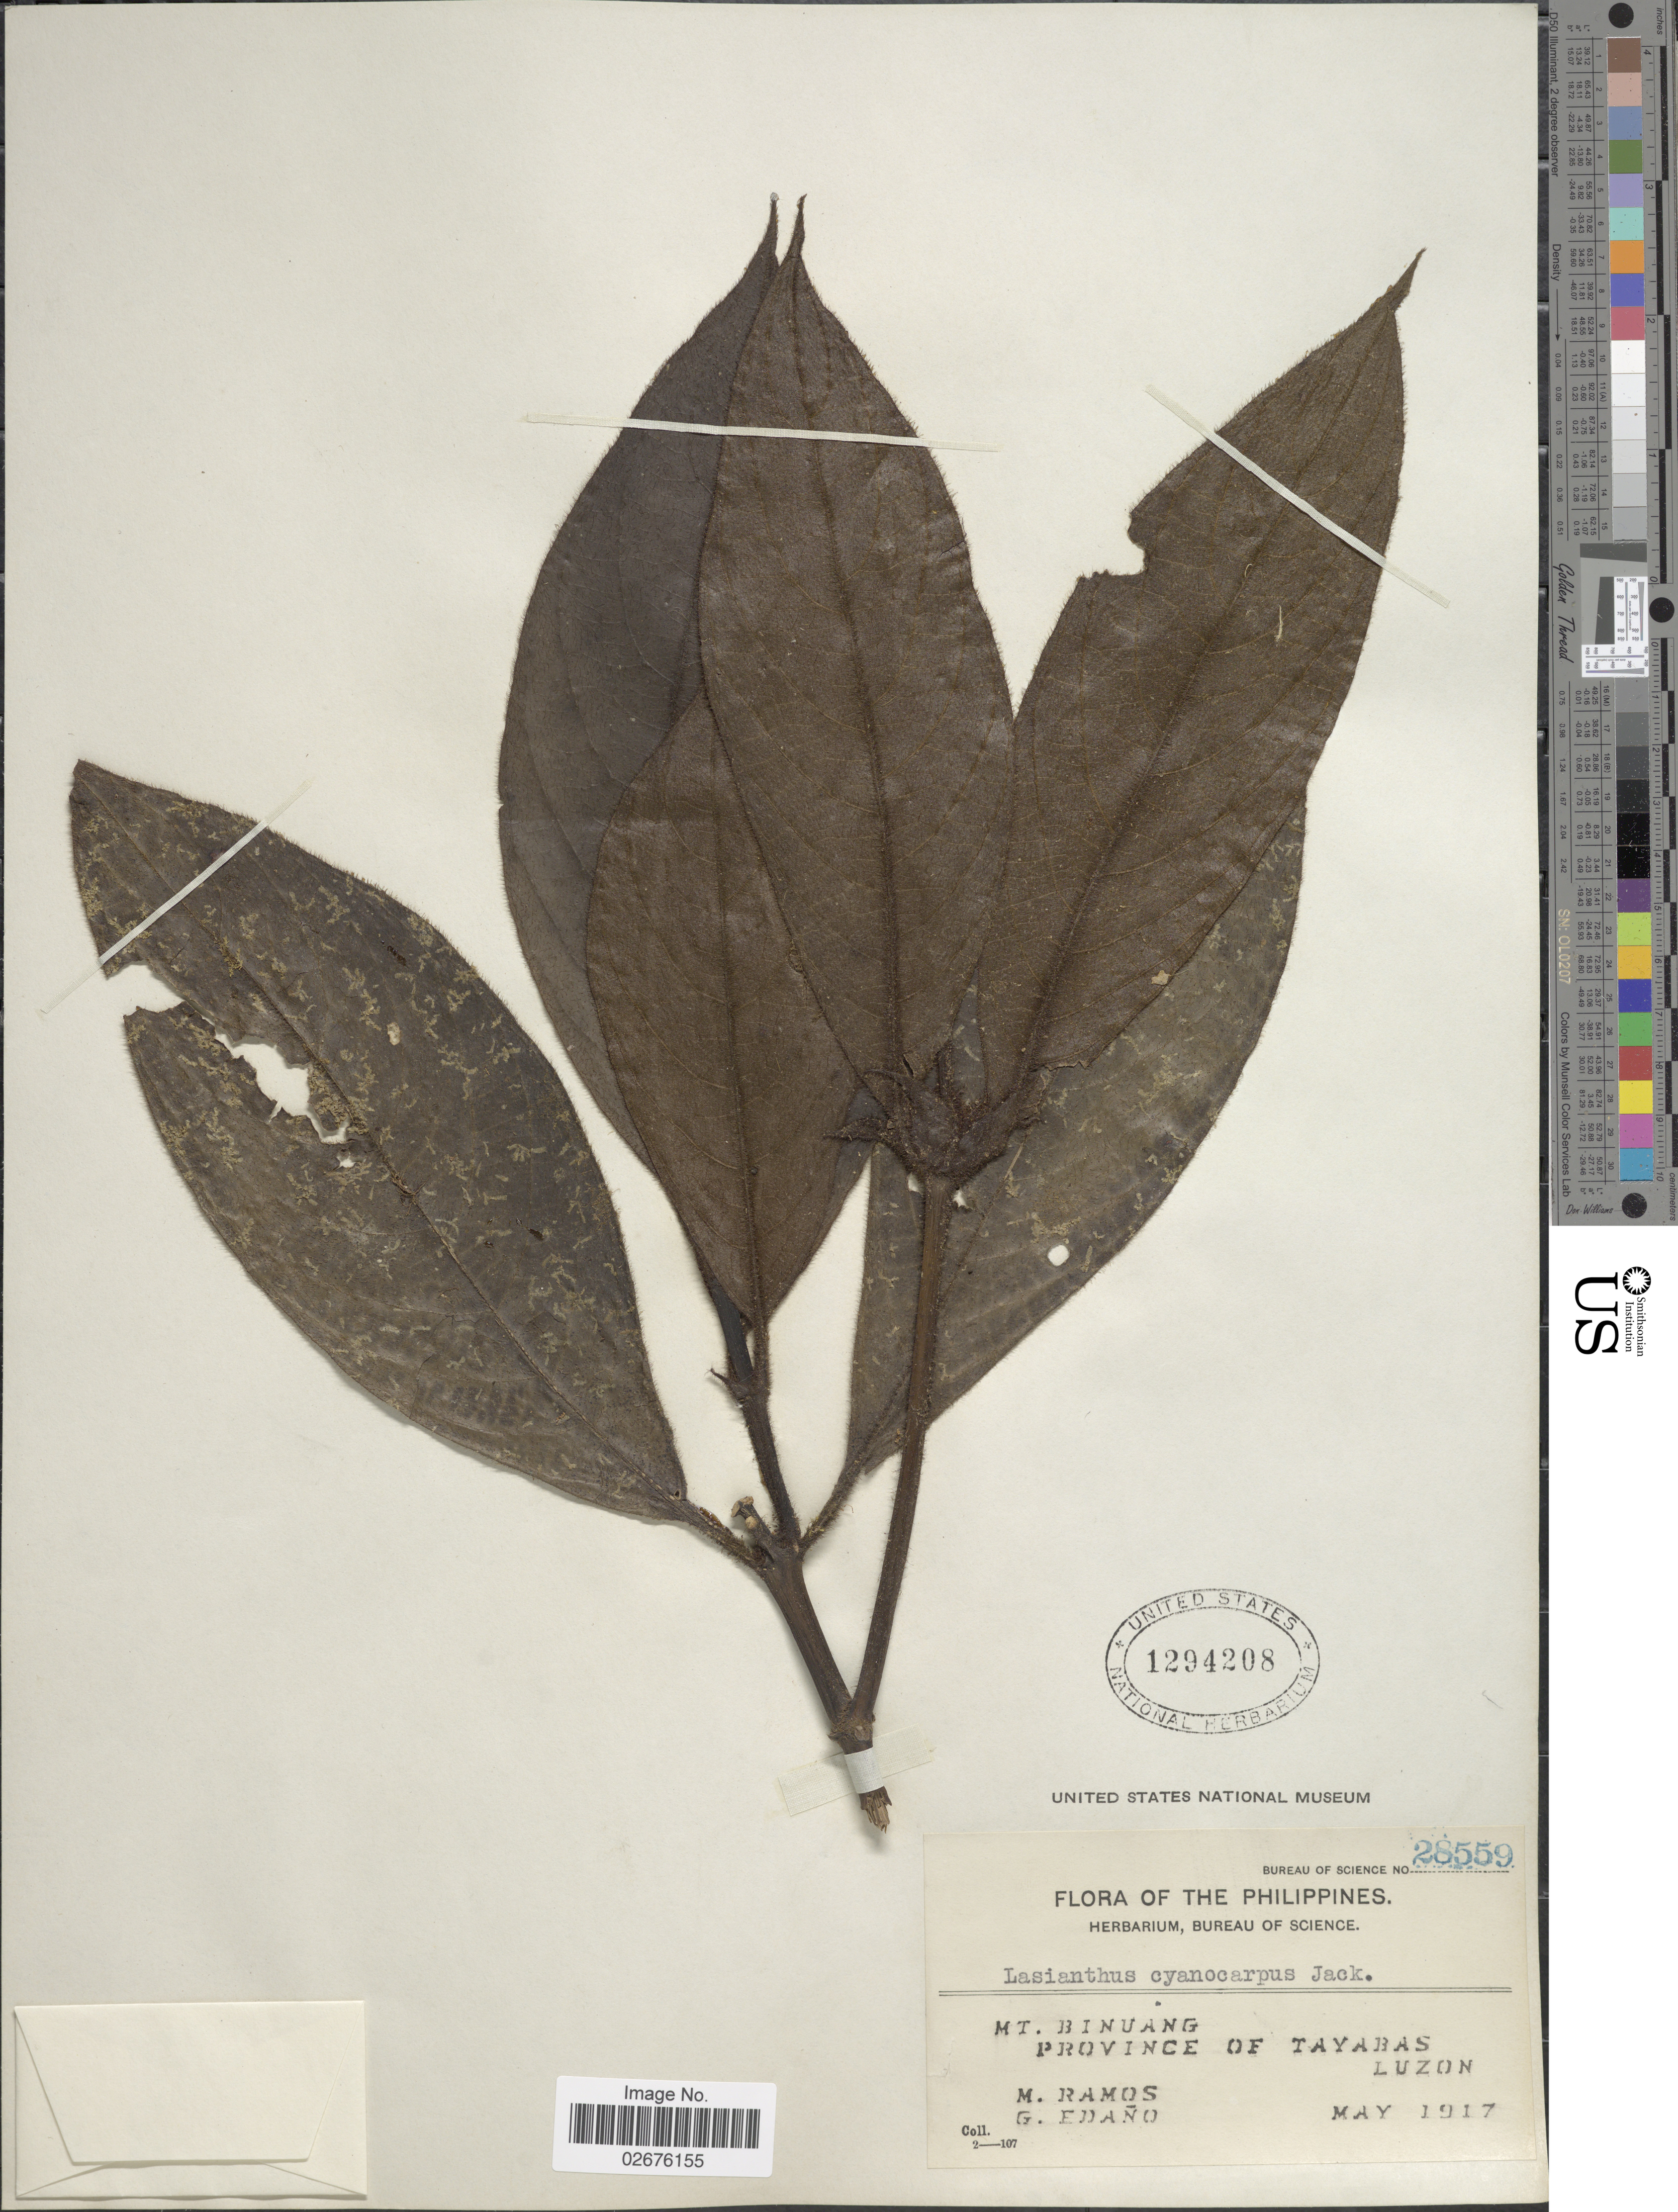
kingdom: Plantae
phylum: Tracheophyta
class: Magnoliopsida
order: Gentianales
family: Rubiaceae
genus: Lasianthus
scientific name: Lasianthus hirsutus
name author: (Roxb.) Merr.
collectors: M. Ramos & G. Edaño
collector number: Bureau of Science 28559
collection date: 1917-05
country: Philippines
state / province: Calabarzon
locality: Mt. Binuang, Province of Tayabas, Luzon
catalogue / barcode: US 1294208